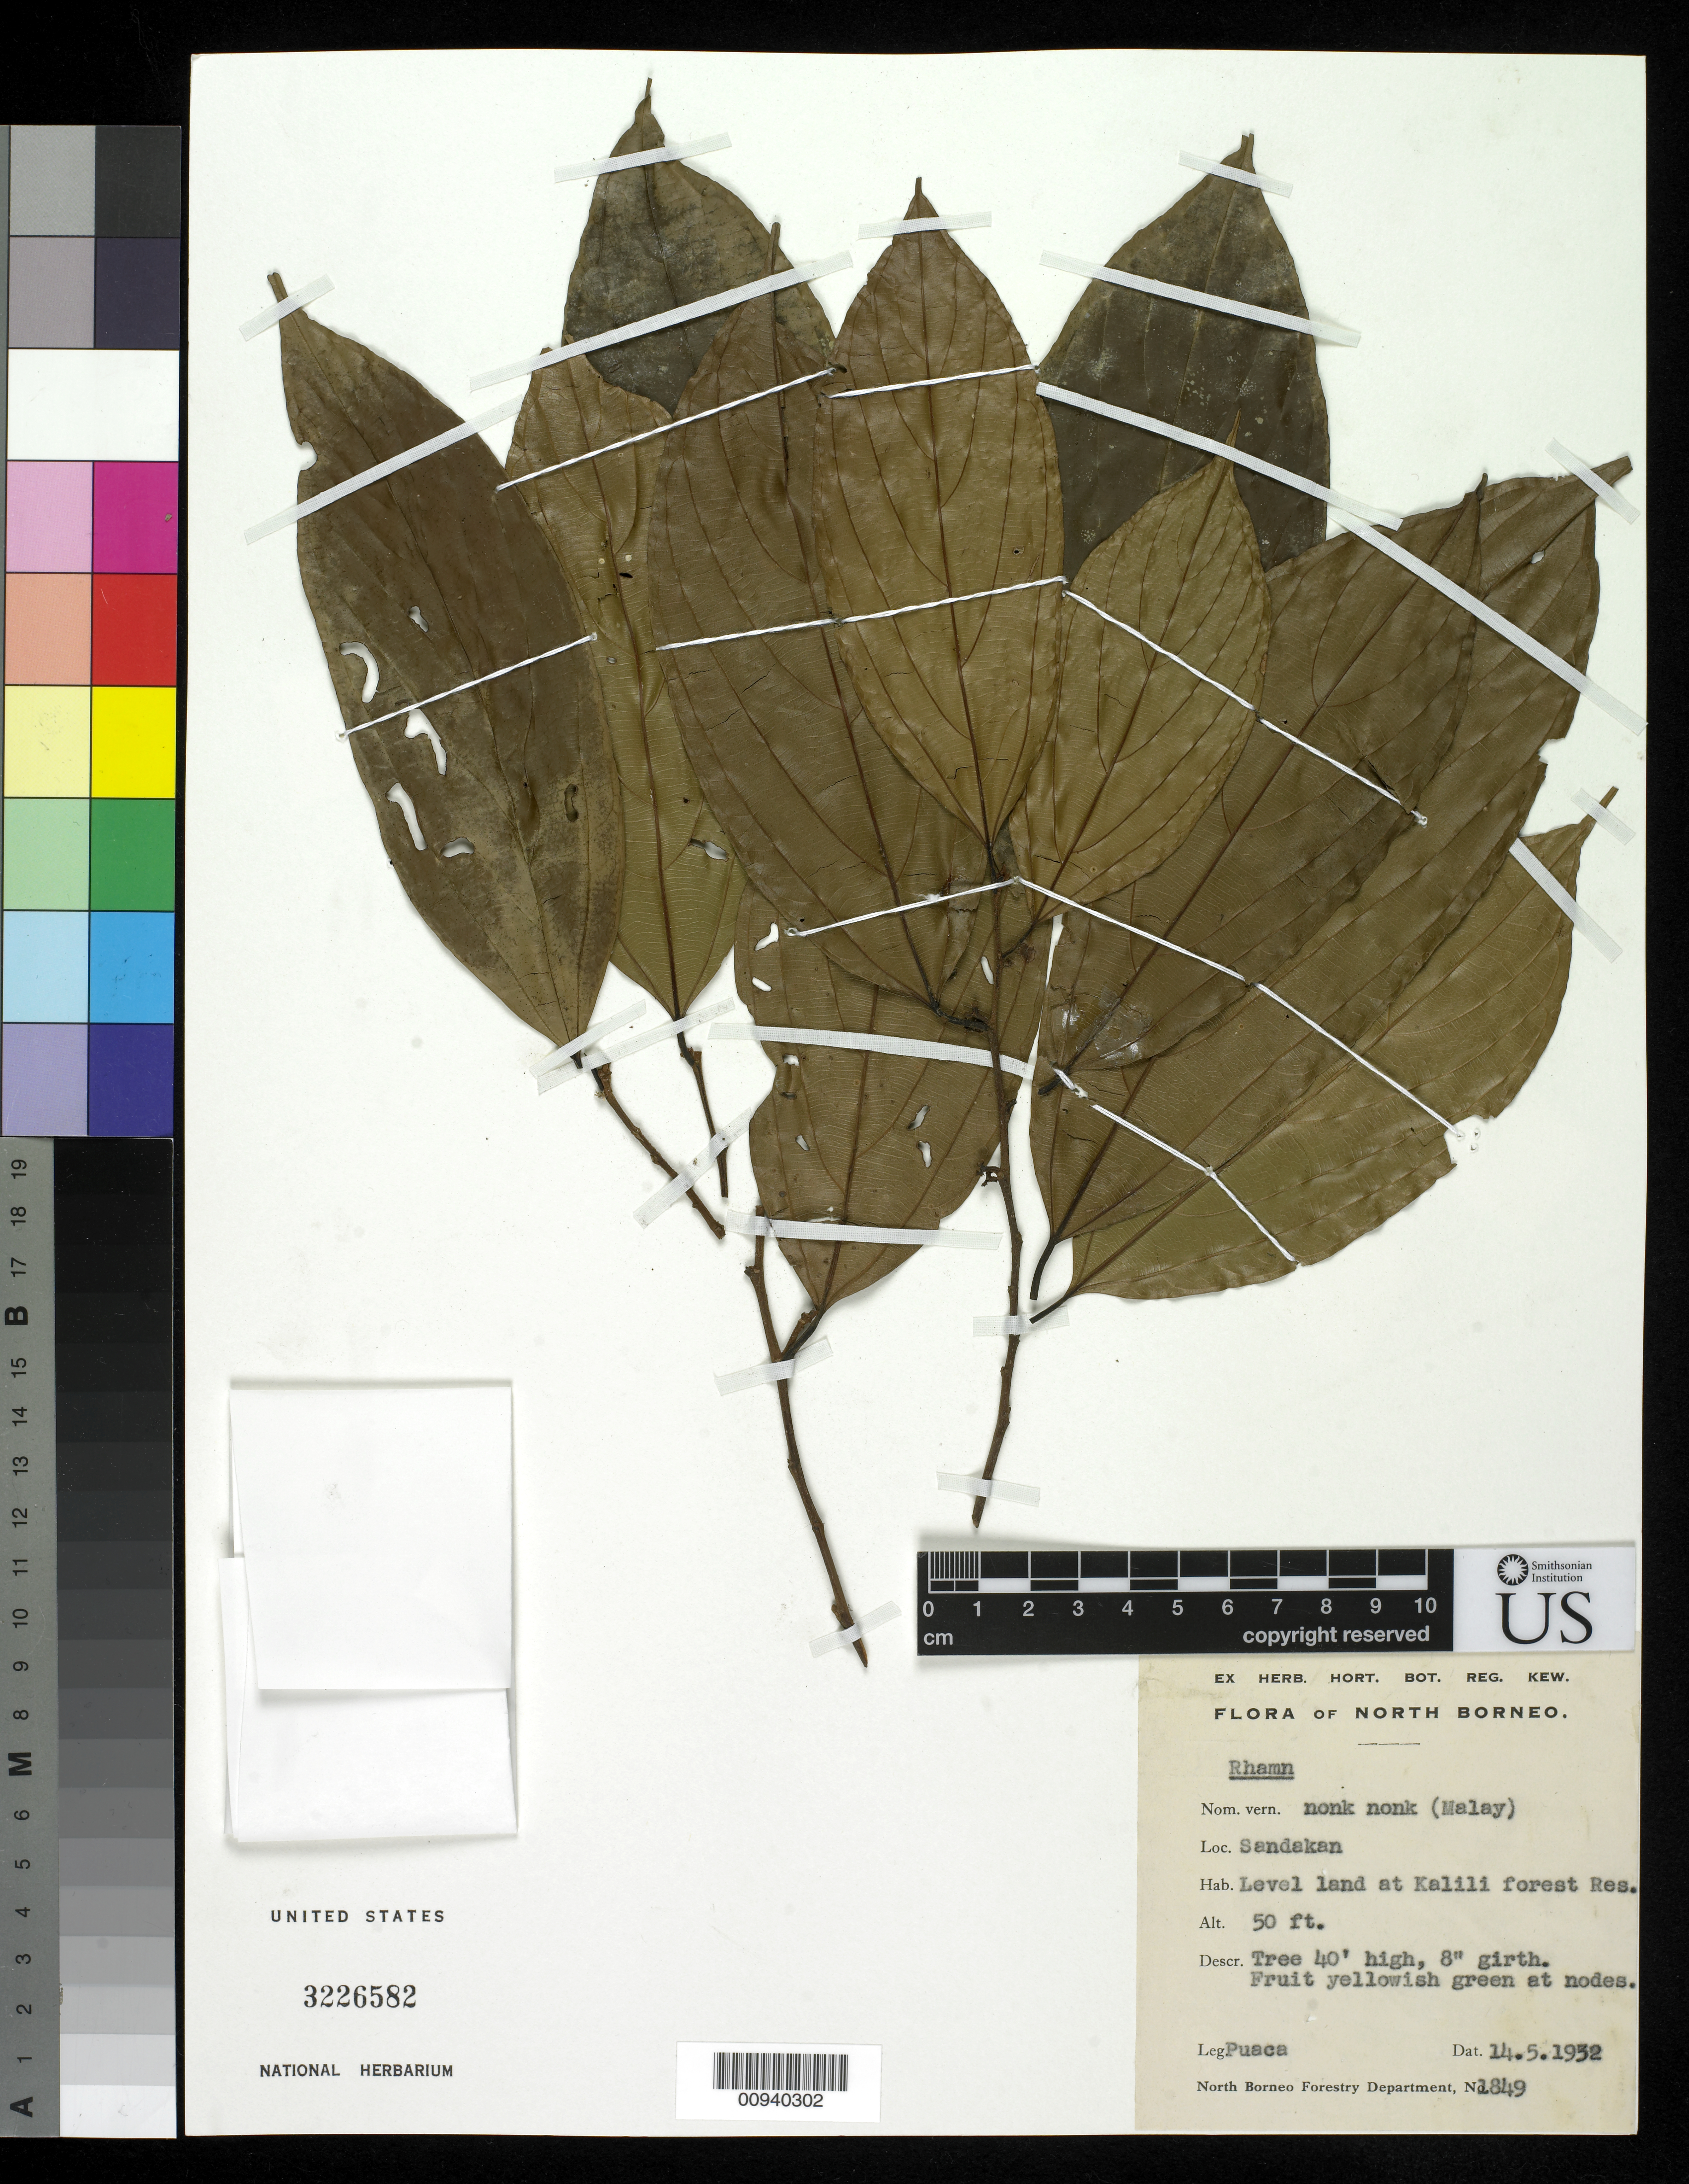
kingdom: Plantae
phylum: Tracheophyta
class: Magnoliopsida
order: Rosales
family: Rhamnaceae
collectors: Pusca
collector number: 1849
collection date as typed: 14 May 1932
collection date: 1932-05-14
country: Malaysia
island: Borneo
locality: Level land at Kalili Forest Res.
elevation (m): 15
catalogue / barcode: US 3226582